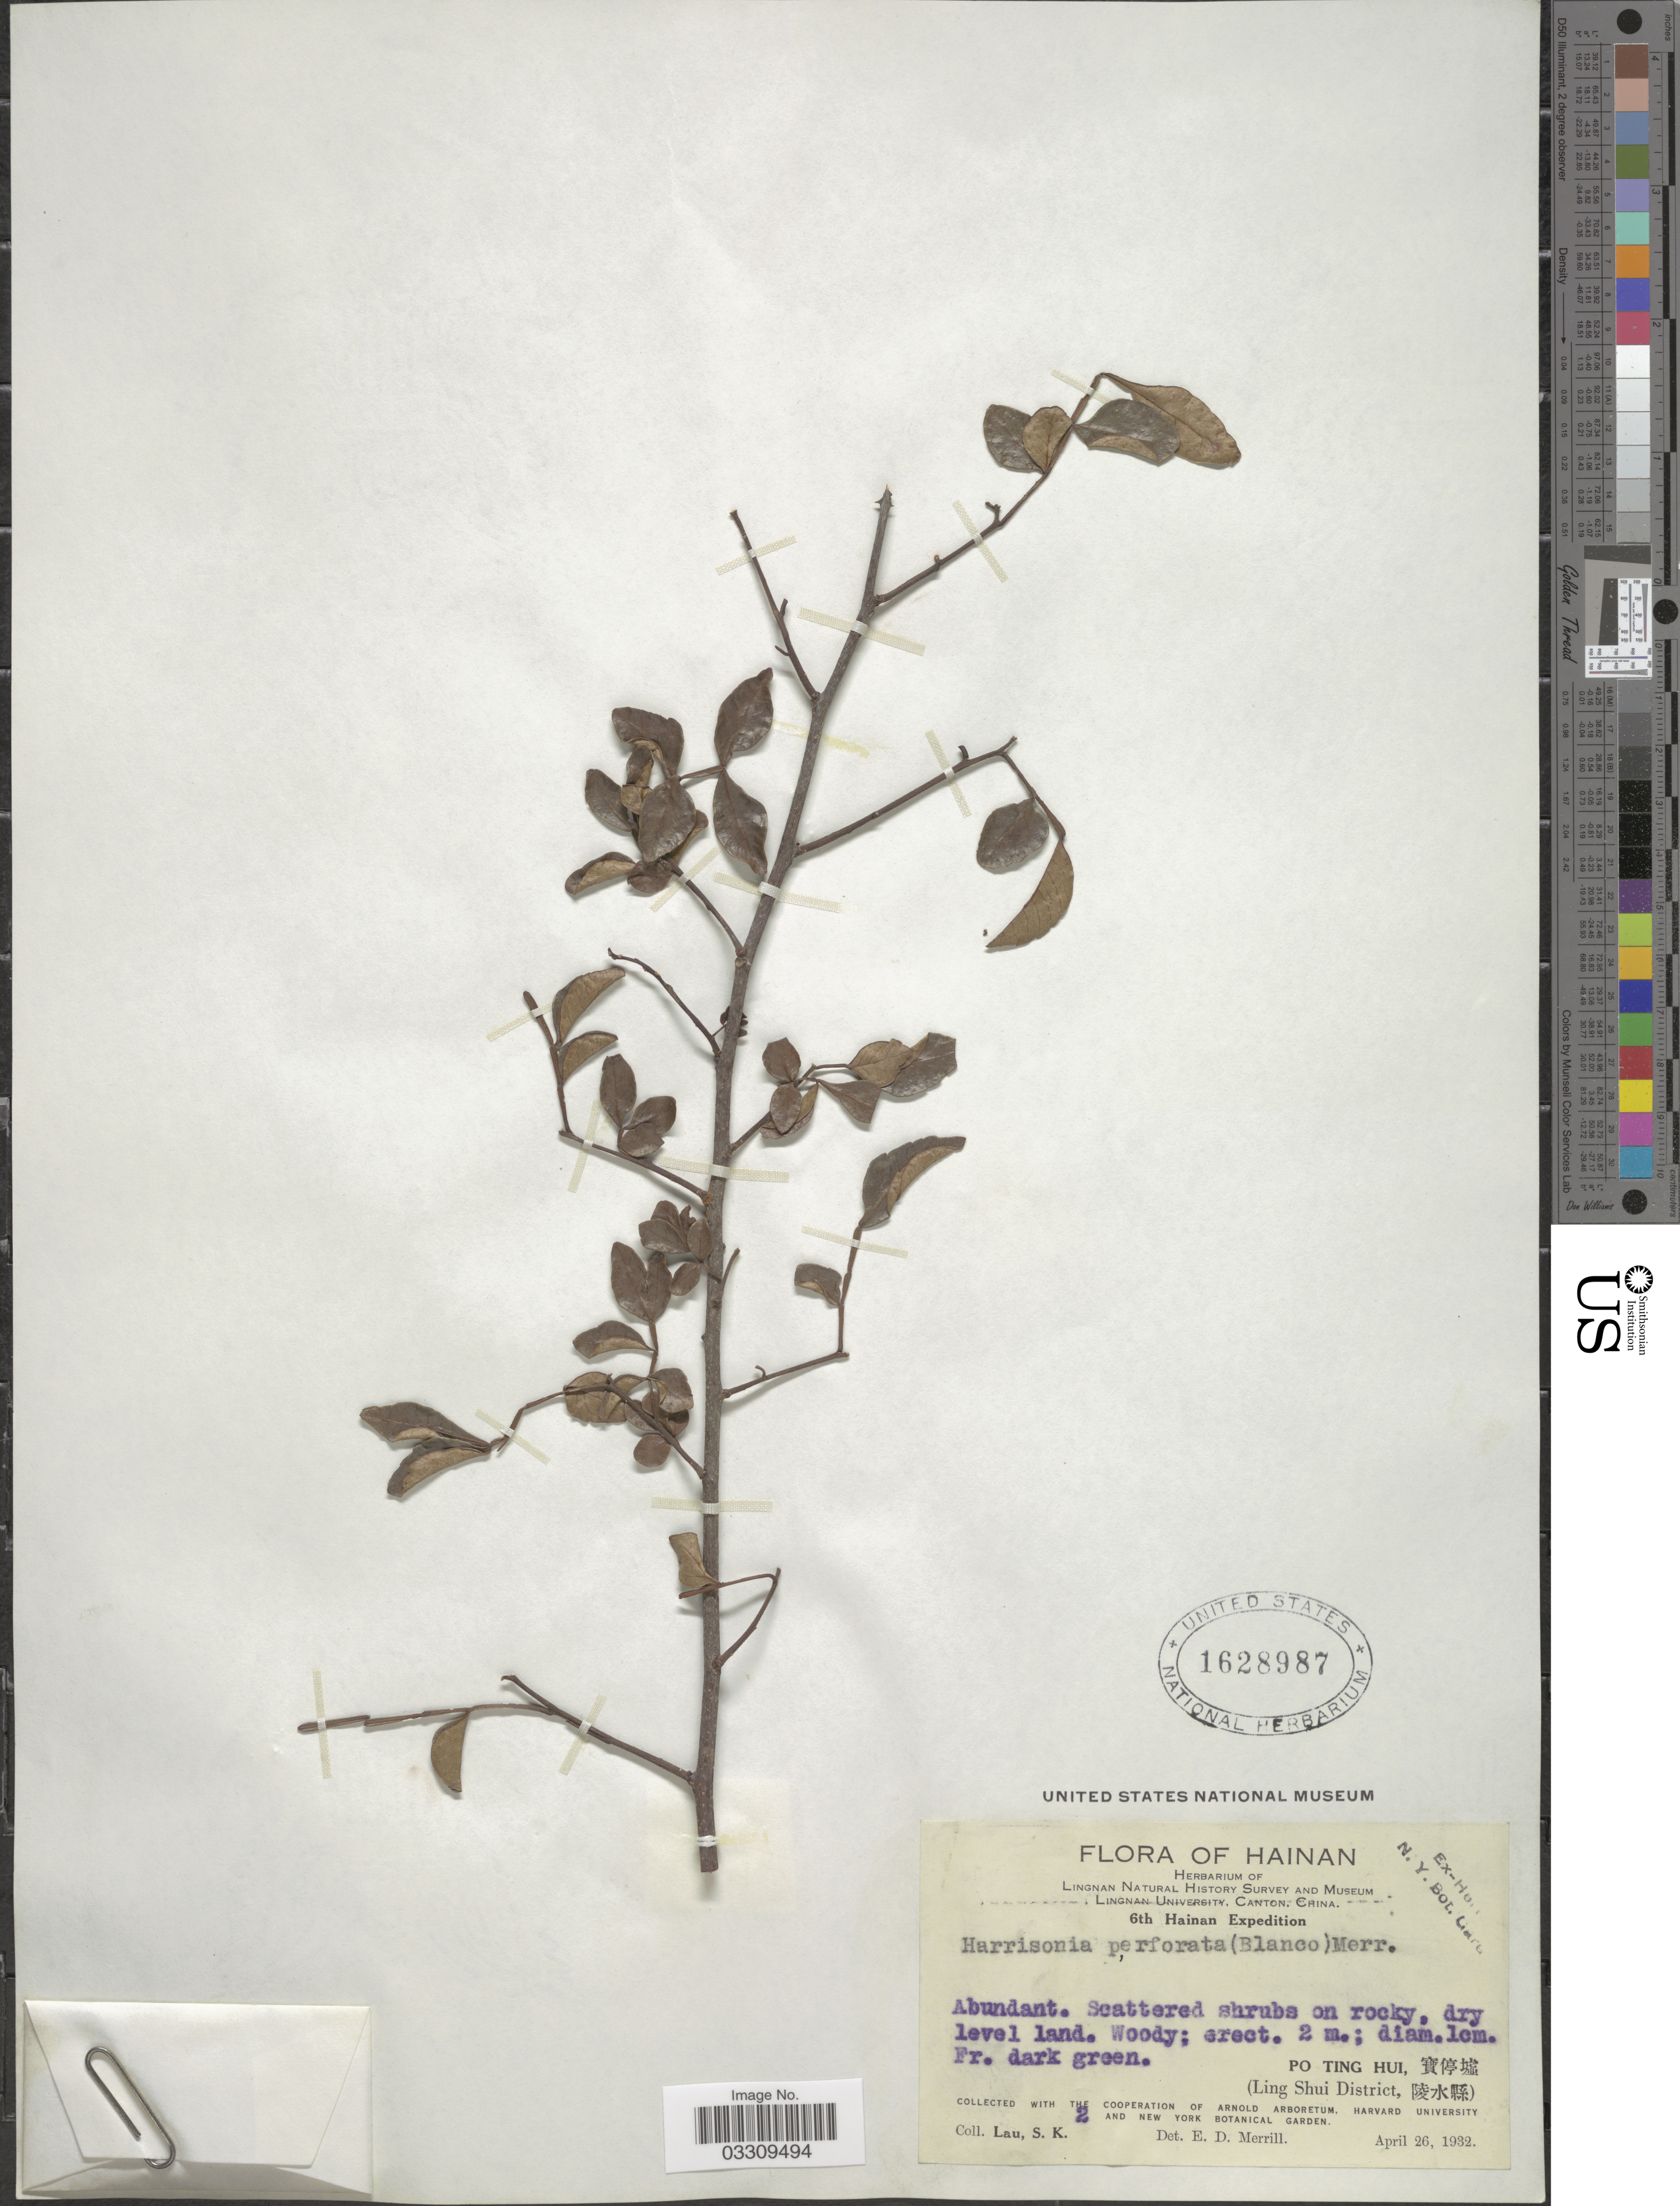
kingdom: Plantae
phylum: Tracheophyta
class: Magnoliopsida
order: Sapindales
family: Rutaceae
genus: Harrisonia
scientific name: Harrisonia perforata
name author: (Blanco) Merr.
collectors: S. K. Lau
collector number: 2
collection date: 1932-04-26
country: China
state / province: Hainan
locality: Po Ting Hui, X. (Ling Shui District, X).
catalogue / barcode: US 1628987